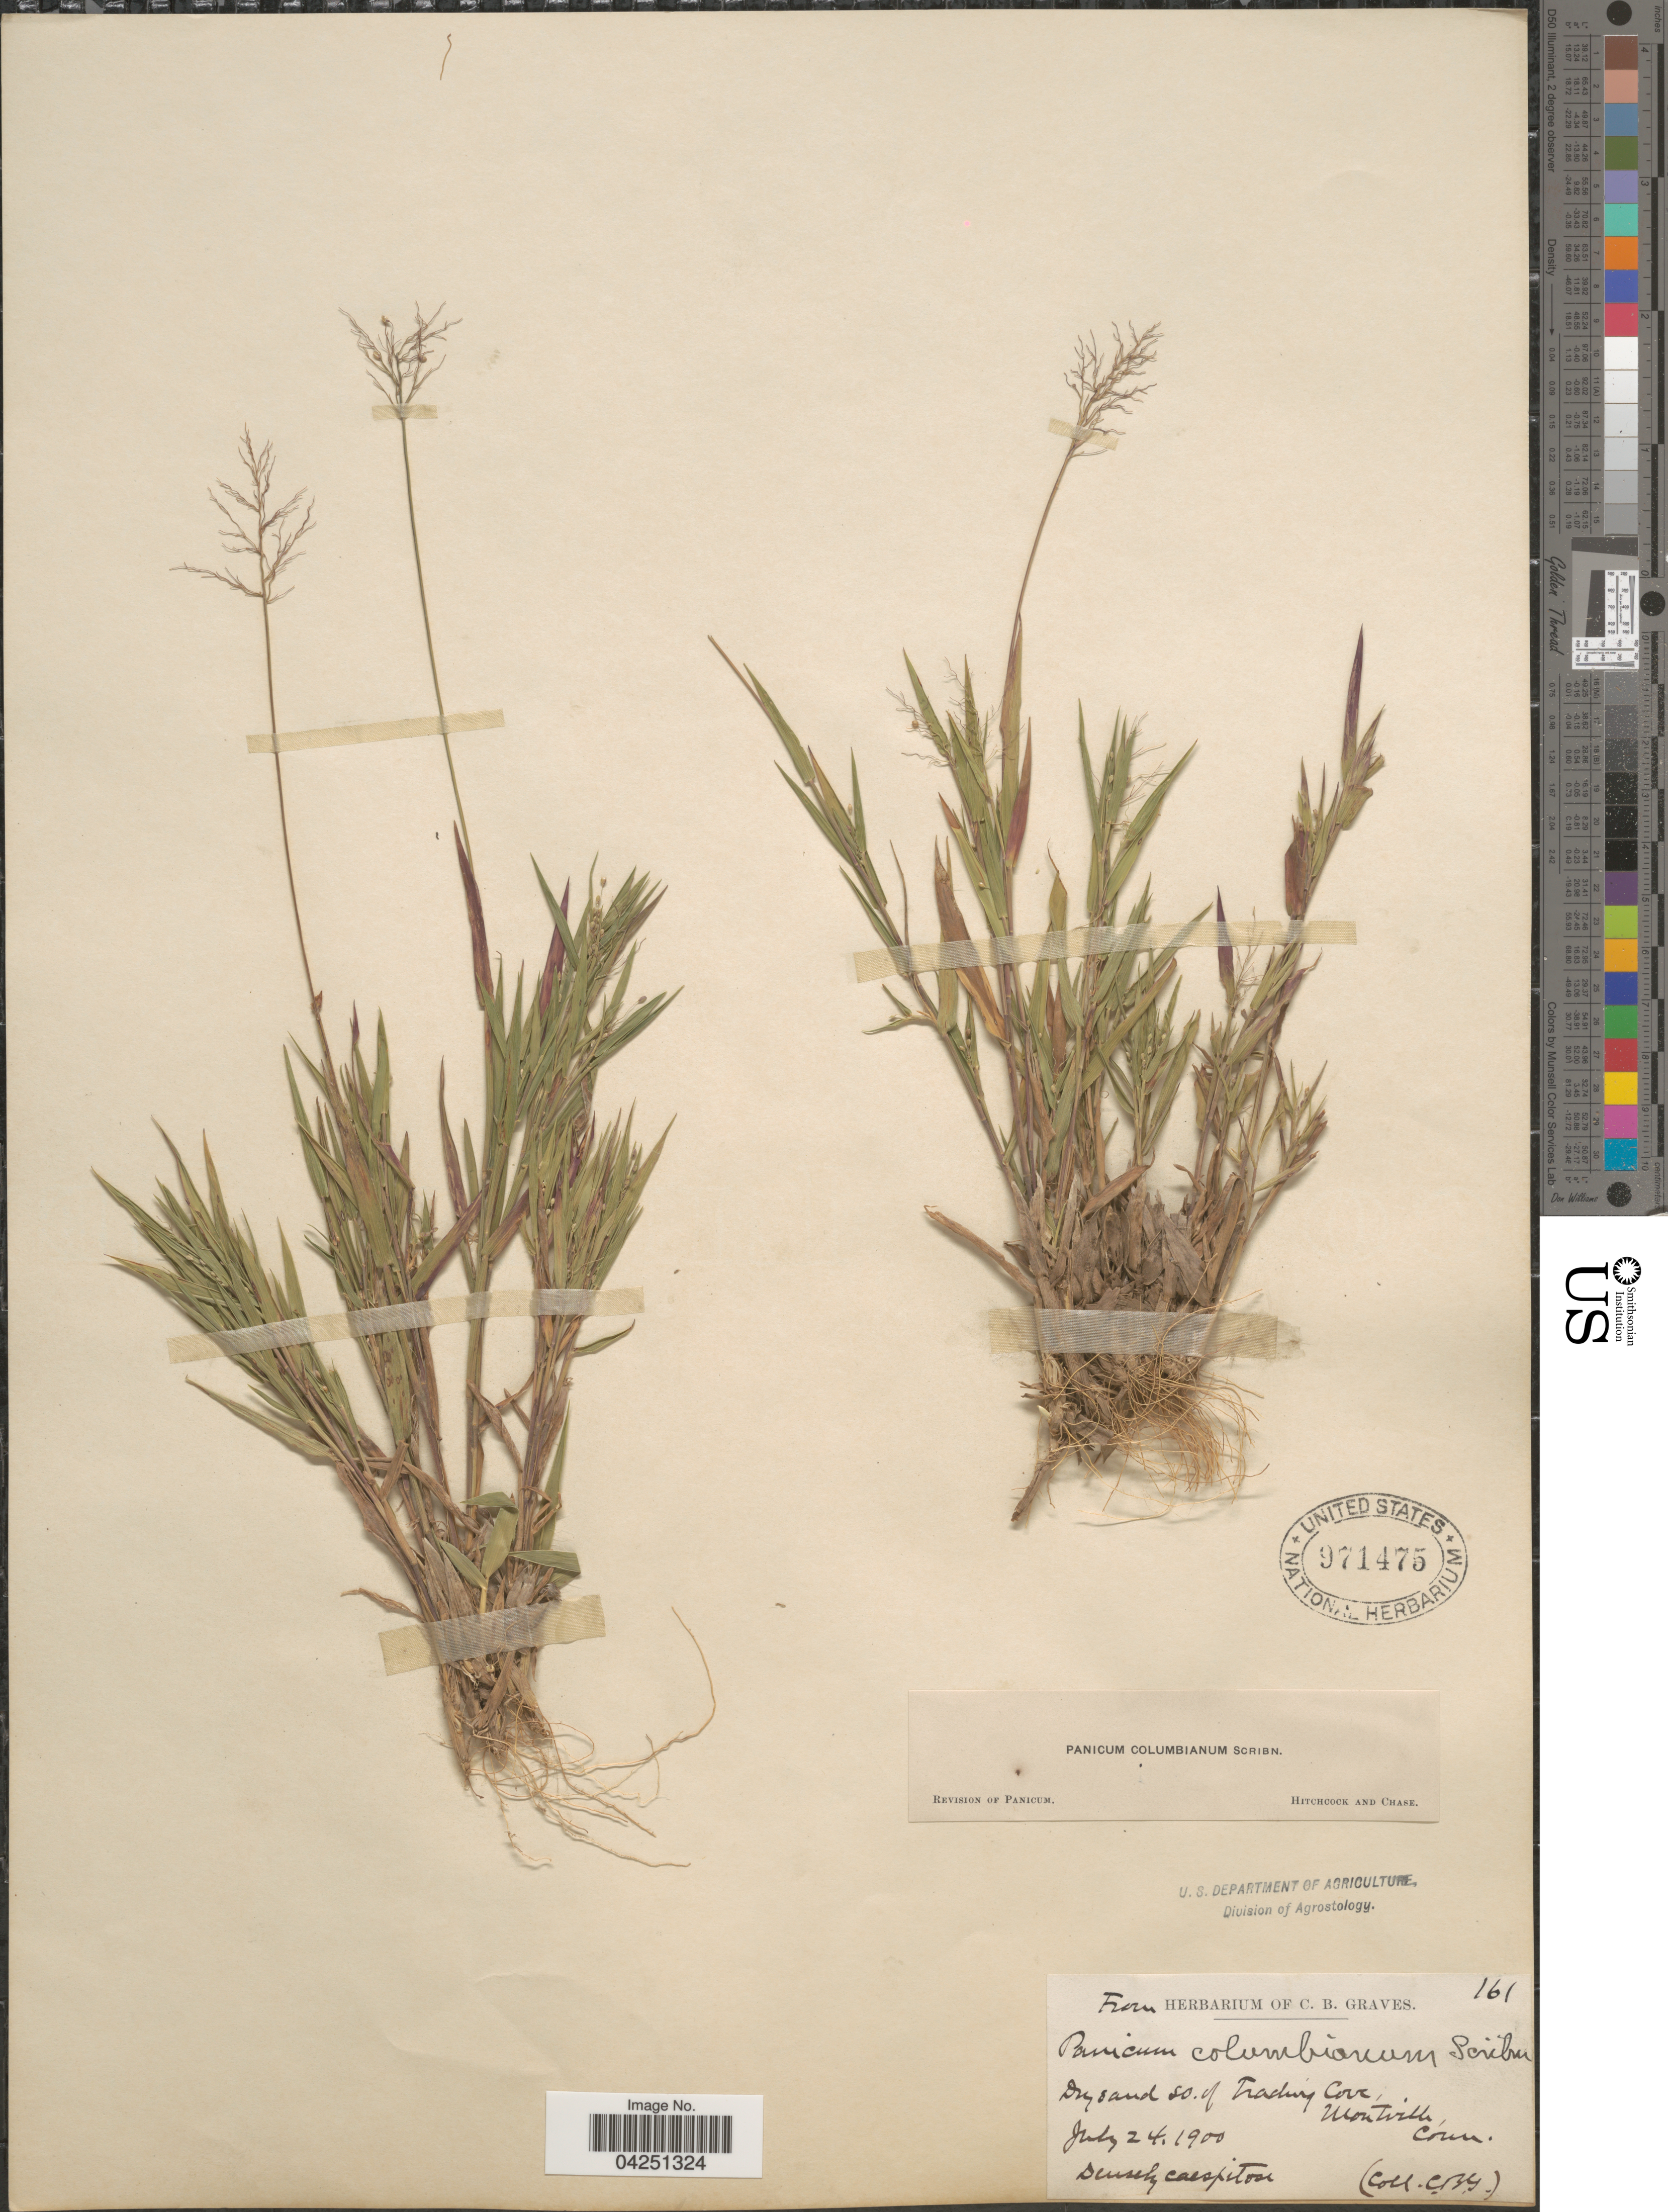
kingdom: Plantae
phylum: Tracheophyta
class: Liliopsida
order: Poales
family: Poaceae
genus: Dichanthelium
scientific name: Dichanthelium acuminatum var. acuminatum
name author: (Sw.) Gould & C.A. Clark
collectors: C. Graves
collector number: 161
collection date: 1900-07-24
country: United States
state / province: Connecticut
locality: Dry sand so. of Tracking Cove, Montville.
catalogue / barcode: US 971475